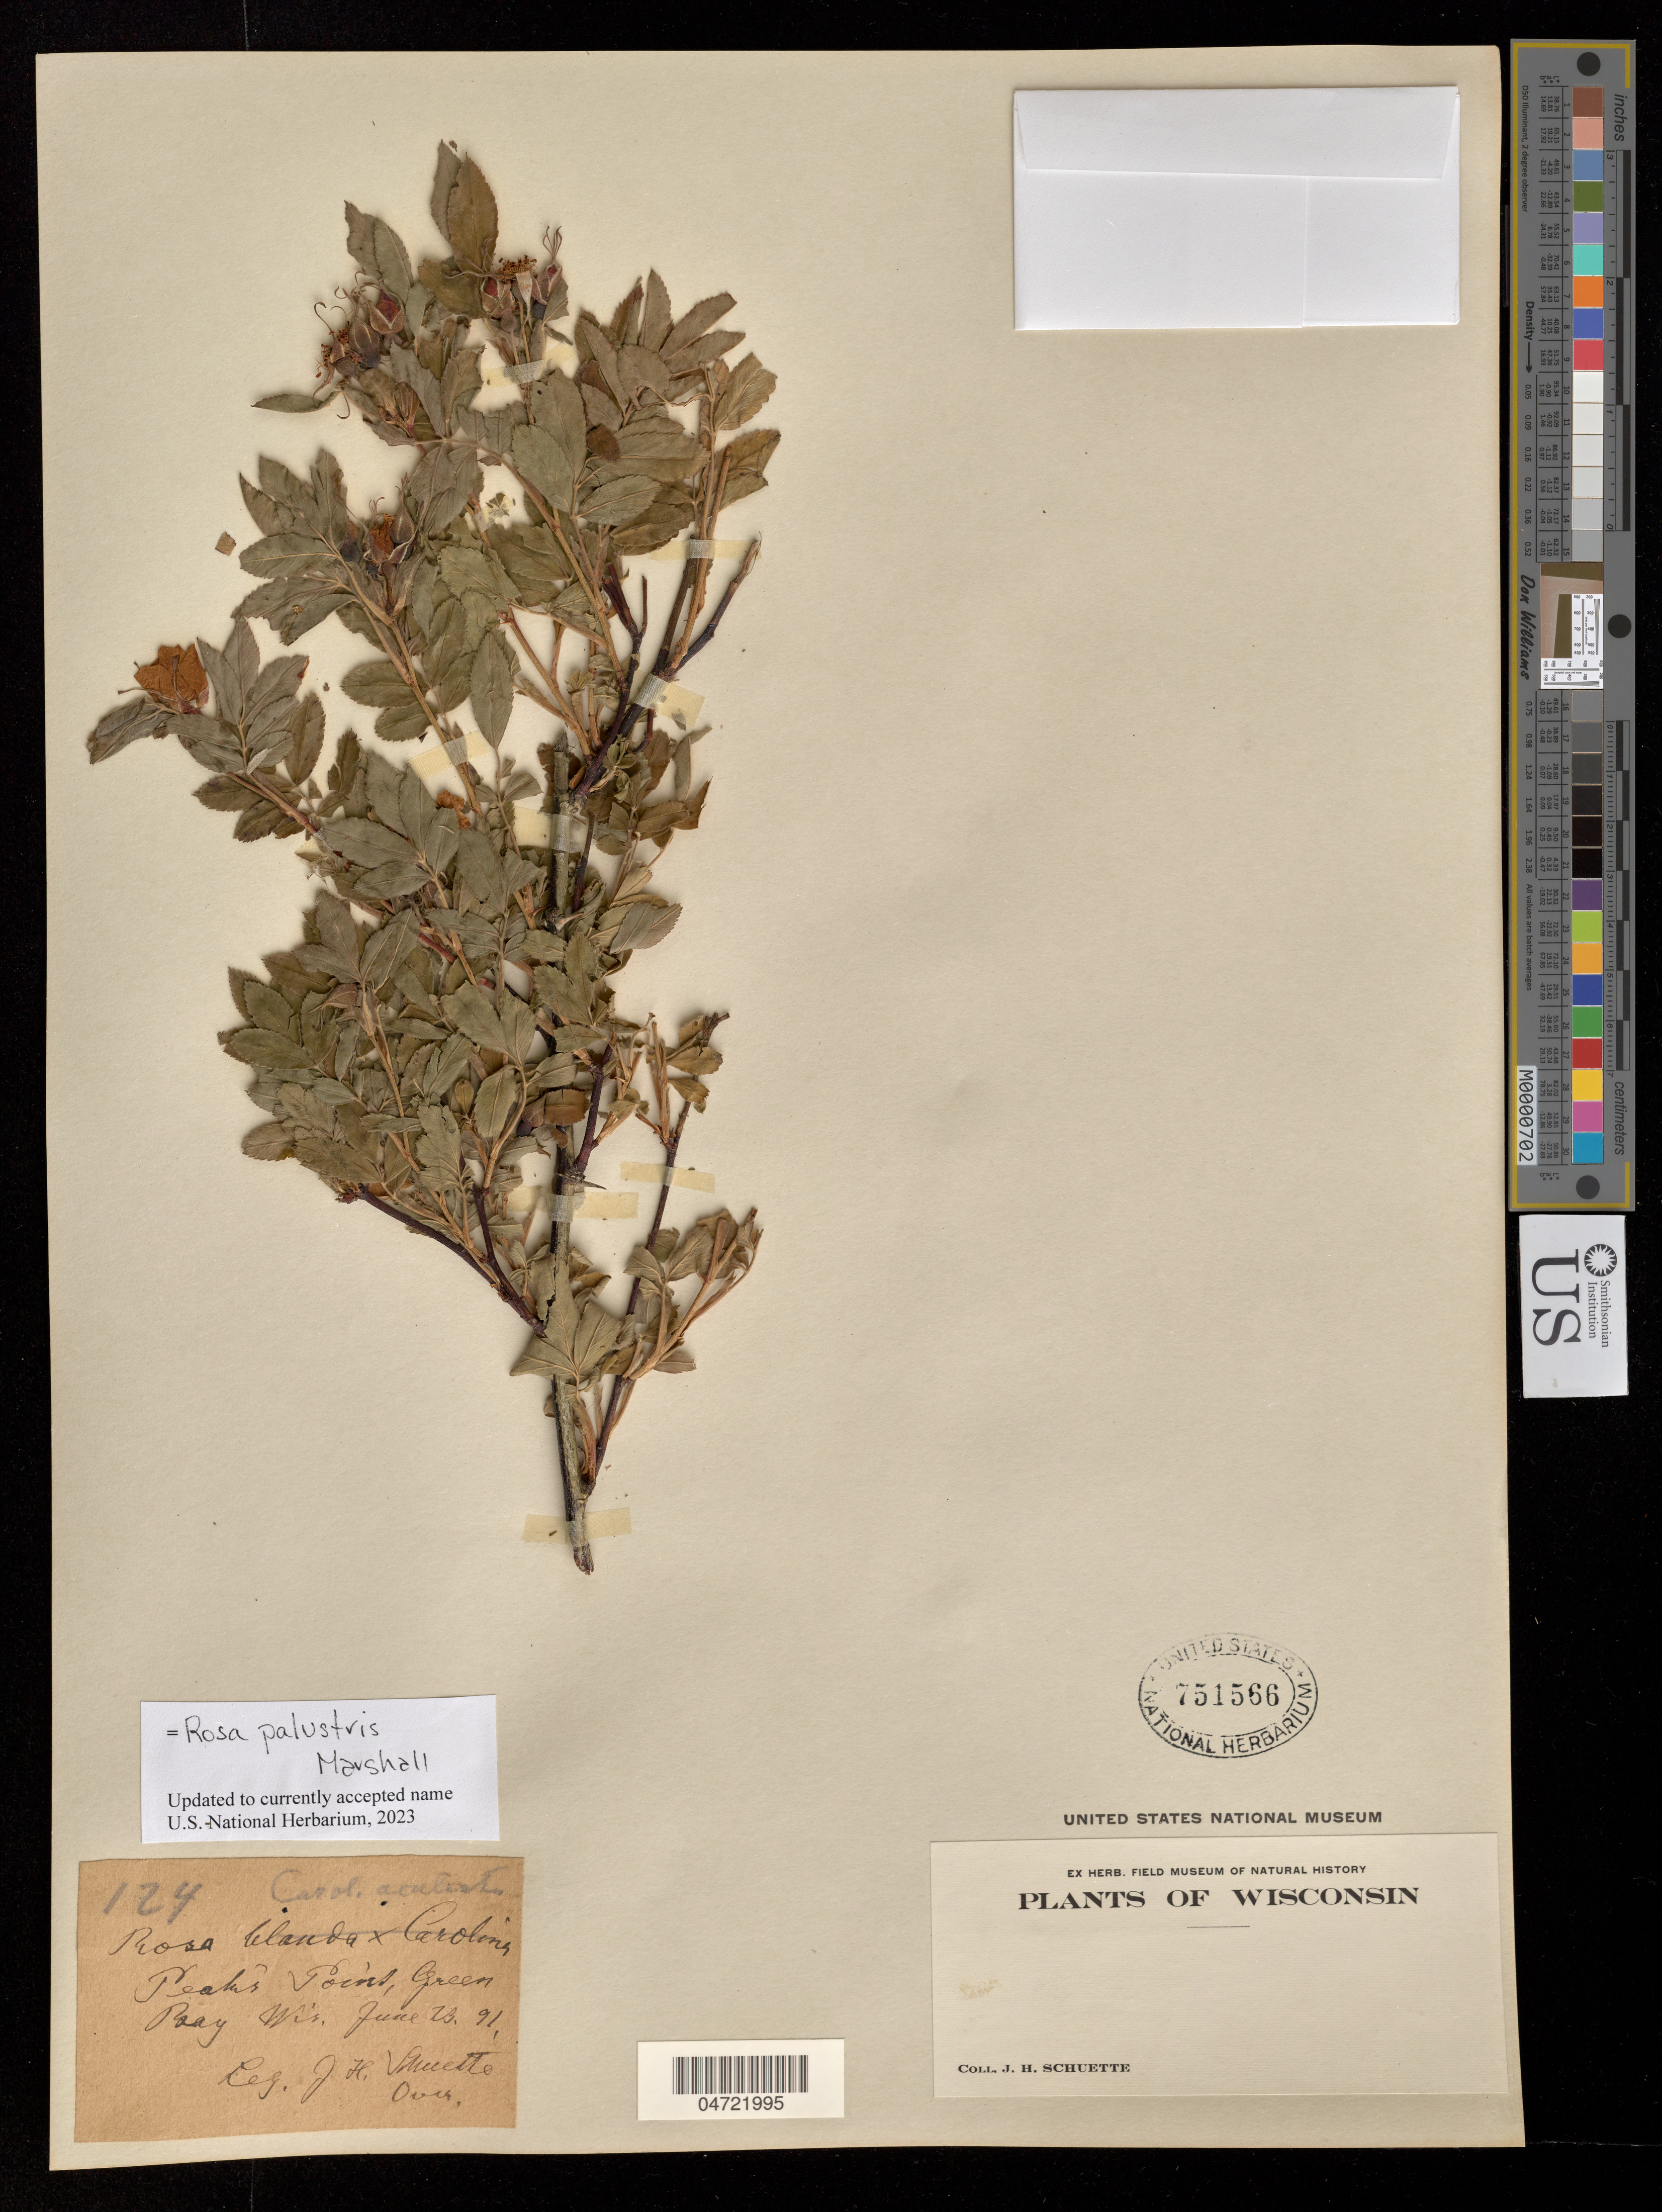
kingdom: Plantae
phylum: Tracheophyta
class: Magnoliopsida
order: Rosales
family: Rosaceae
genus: Rosa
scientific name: Rosa palustris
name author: Marshall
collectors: J. H. Schuette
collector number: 124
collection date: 1891-06-23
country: United States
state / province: Wisconsin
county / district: Brown County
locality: Peak's Point, Green Bay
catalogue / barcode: US 751566